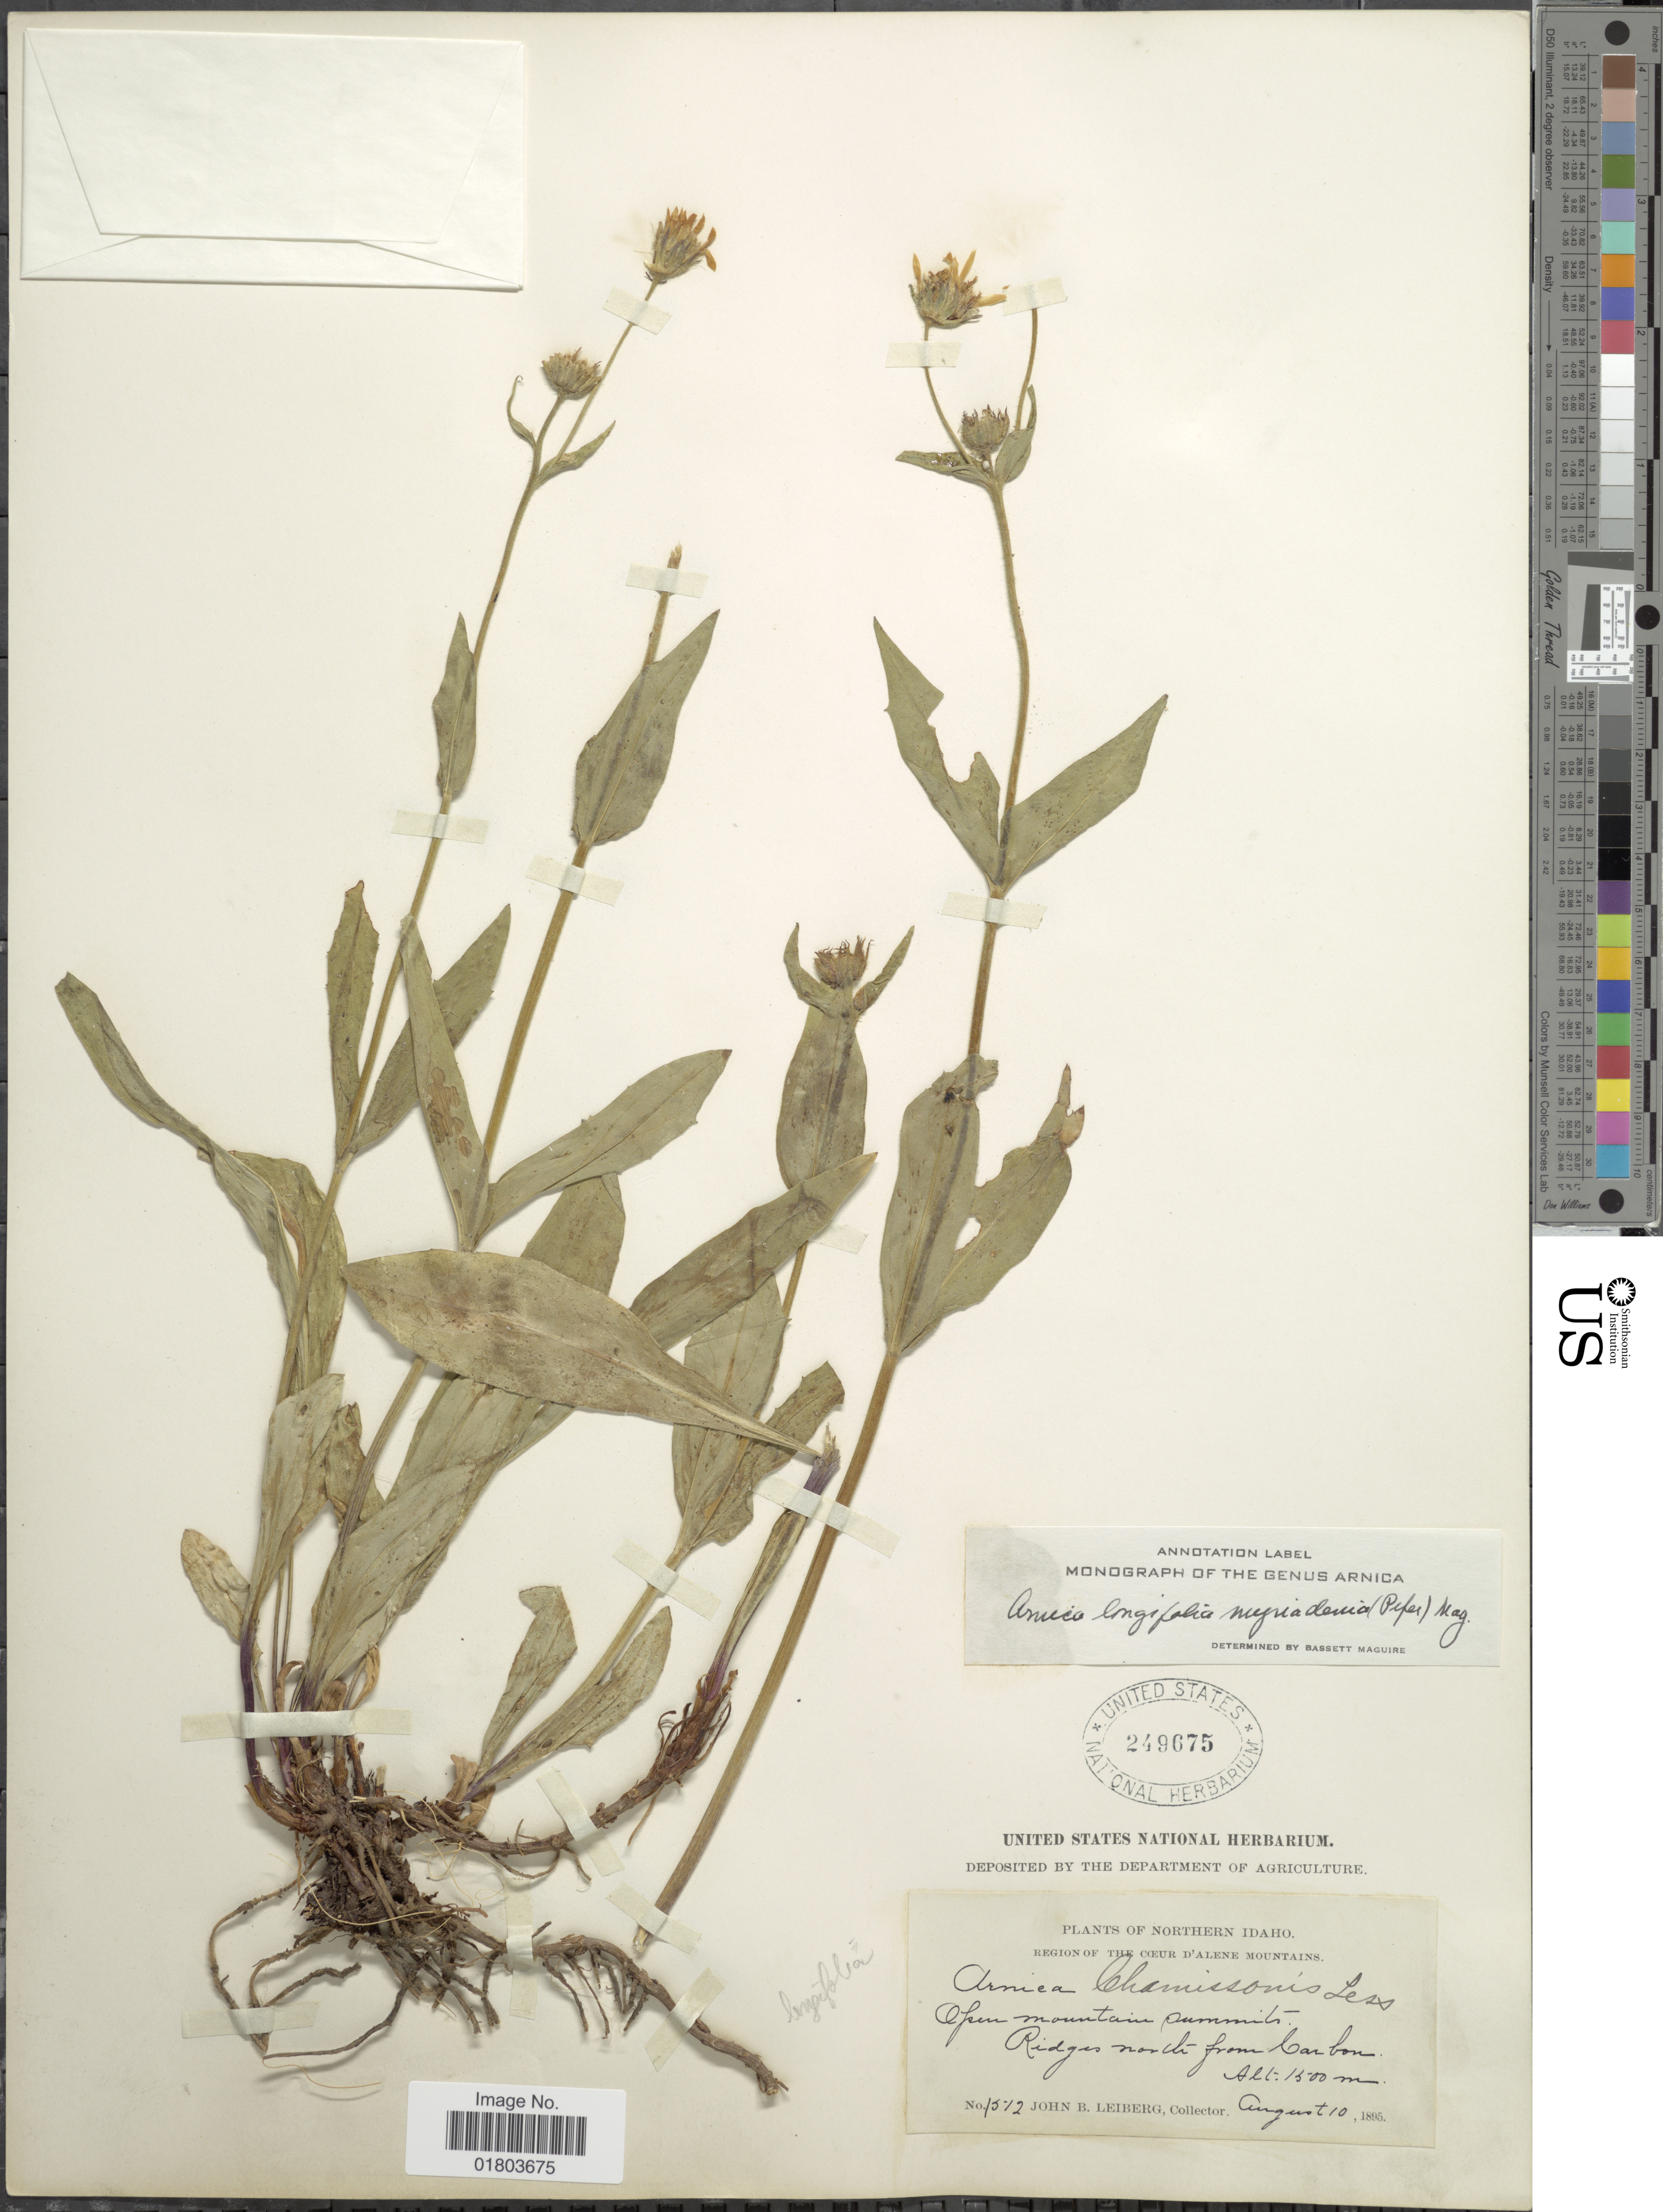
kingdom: Plantae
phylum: Tracheophyta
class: Magnoliopsida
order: Asterales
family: Asteraceae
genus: Arnica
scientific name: Arnica longifolia subsp. myriadenia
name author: (Piper) Maguire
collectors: J. B. Leiberg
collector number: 1512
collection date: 1895-08-10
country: United States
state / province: Idaho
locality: Northern Idaho, Open mountains summits, Ridges north from Carbon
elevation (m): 1500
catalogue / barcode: US 249675